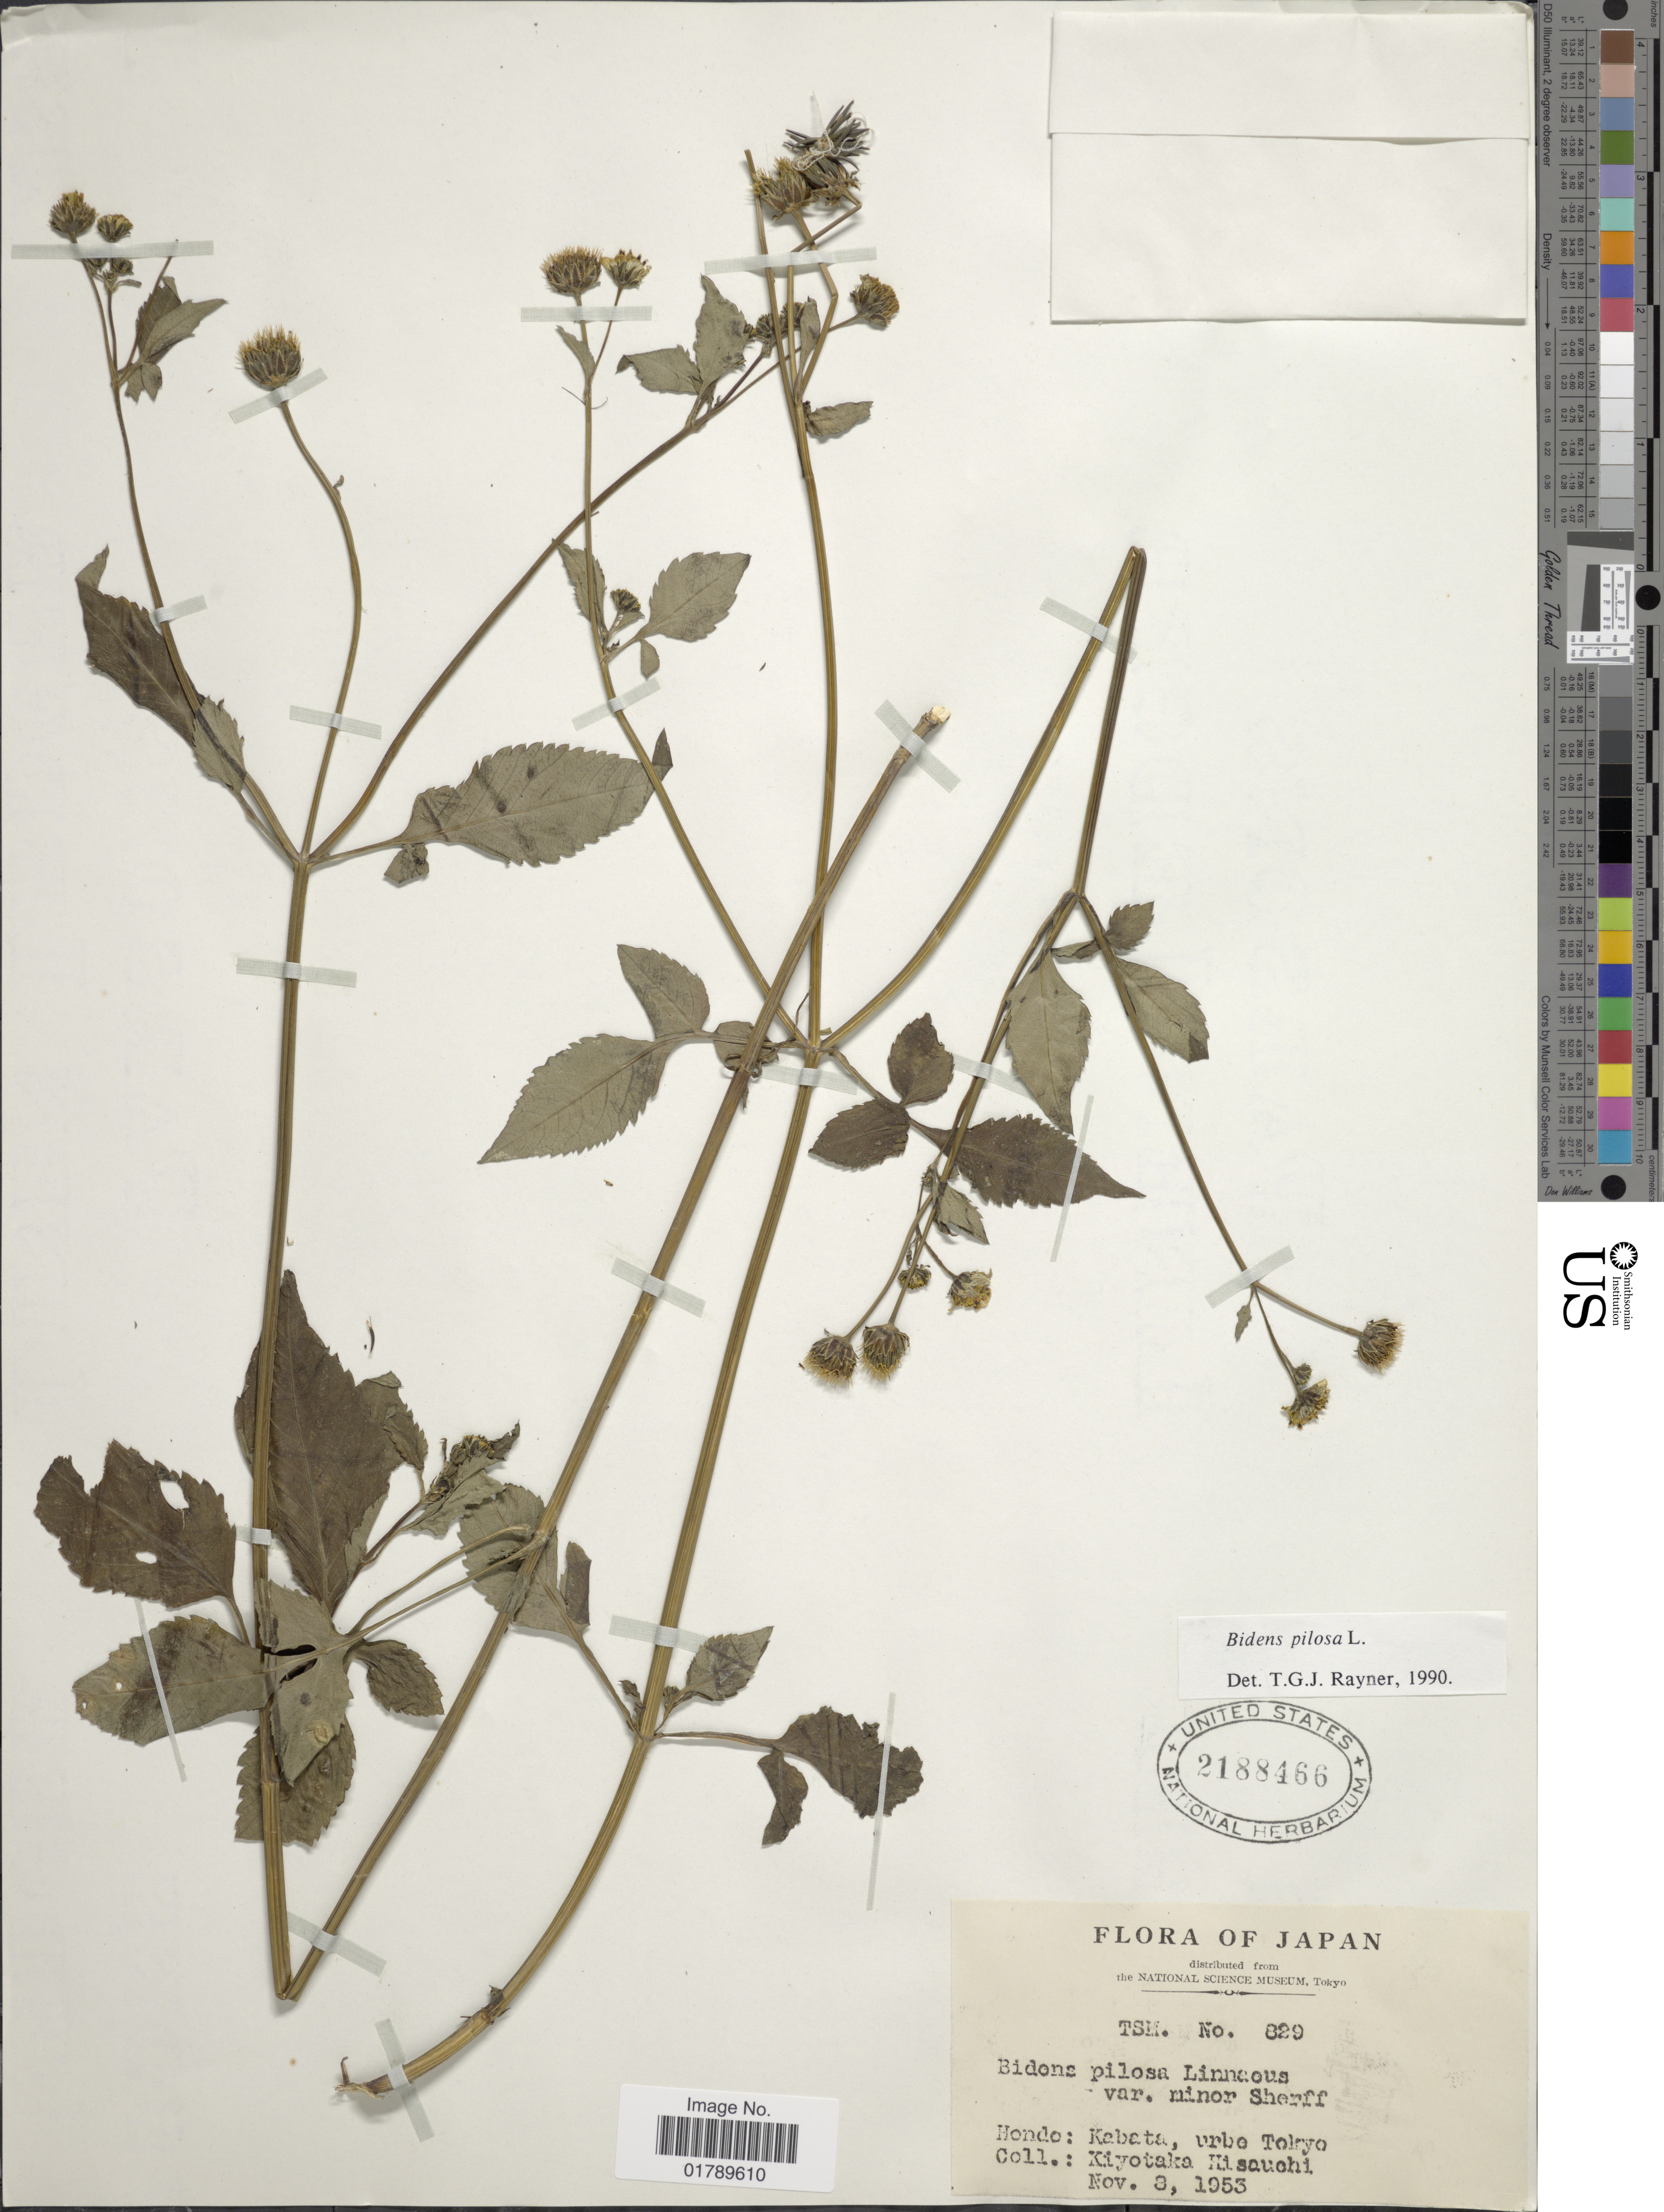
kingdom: Plantae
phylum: Tracheophyta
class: Magnoliopsida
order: Asterales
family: Asteraceae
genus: Bidens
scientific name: Bidens pilosa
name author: L.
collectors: K. Hisauchi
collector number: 829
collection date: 1953-11-03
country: Japan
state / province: Tokyo, Federal City of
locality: Hondo: Kabata, urbe Tokyo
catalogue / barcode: US 2188466